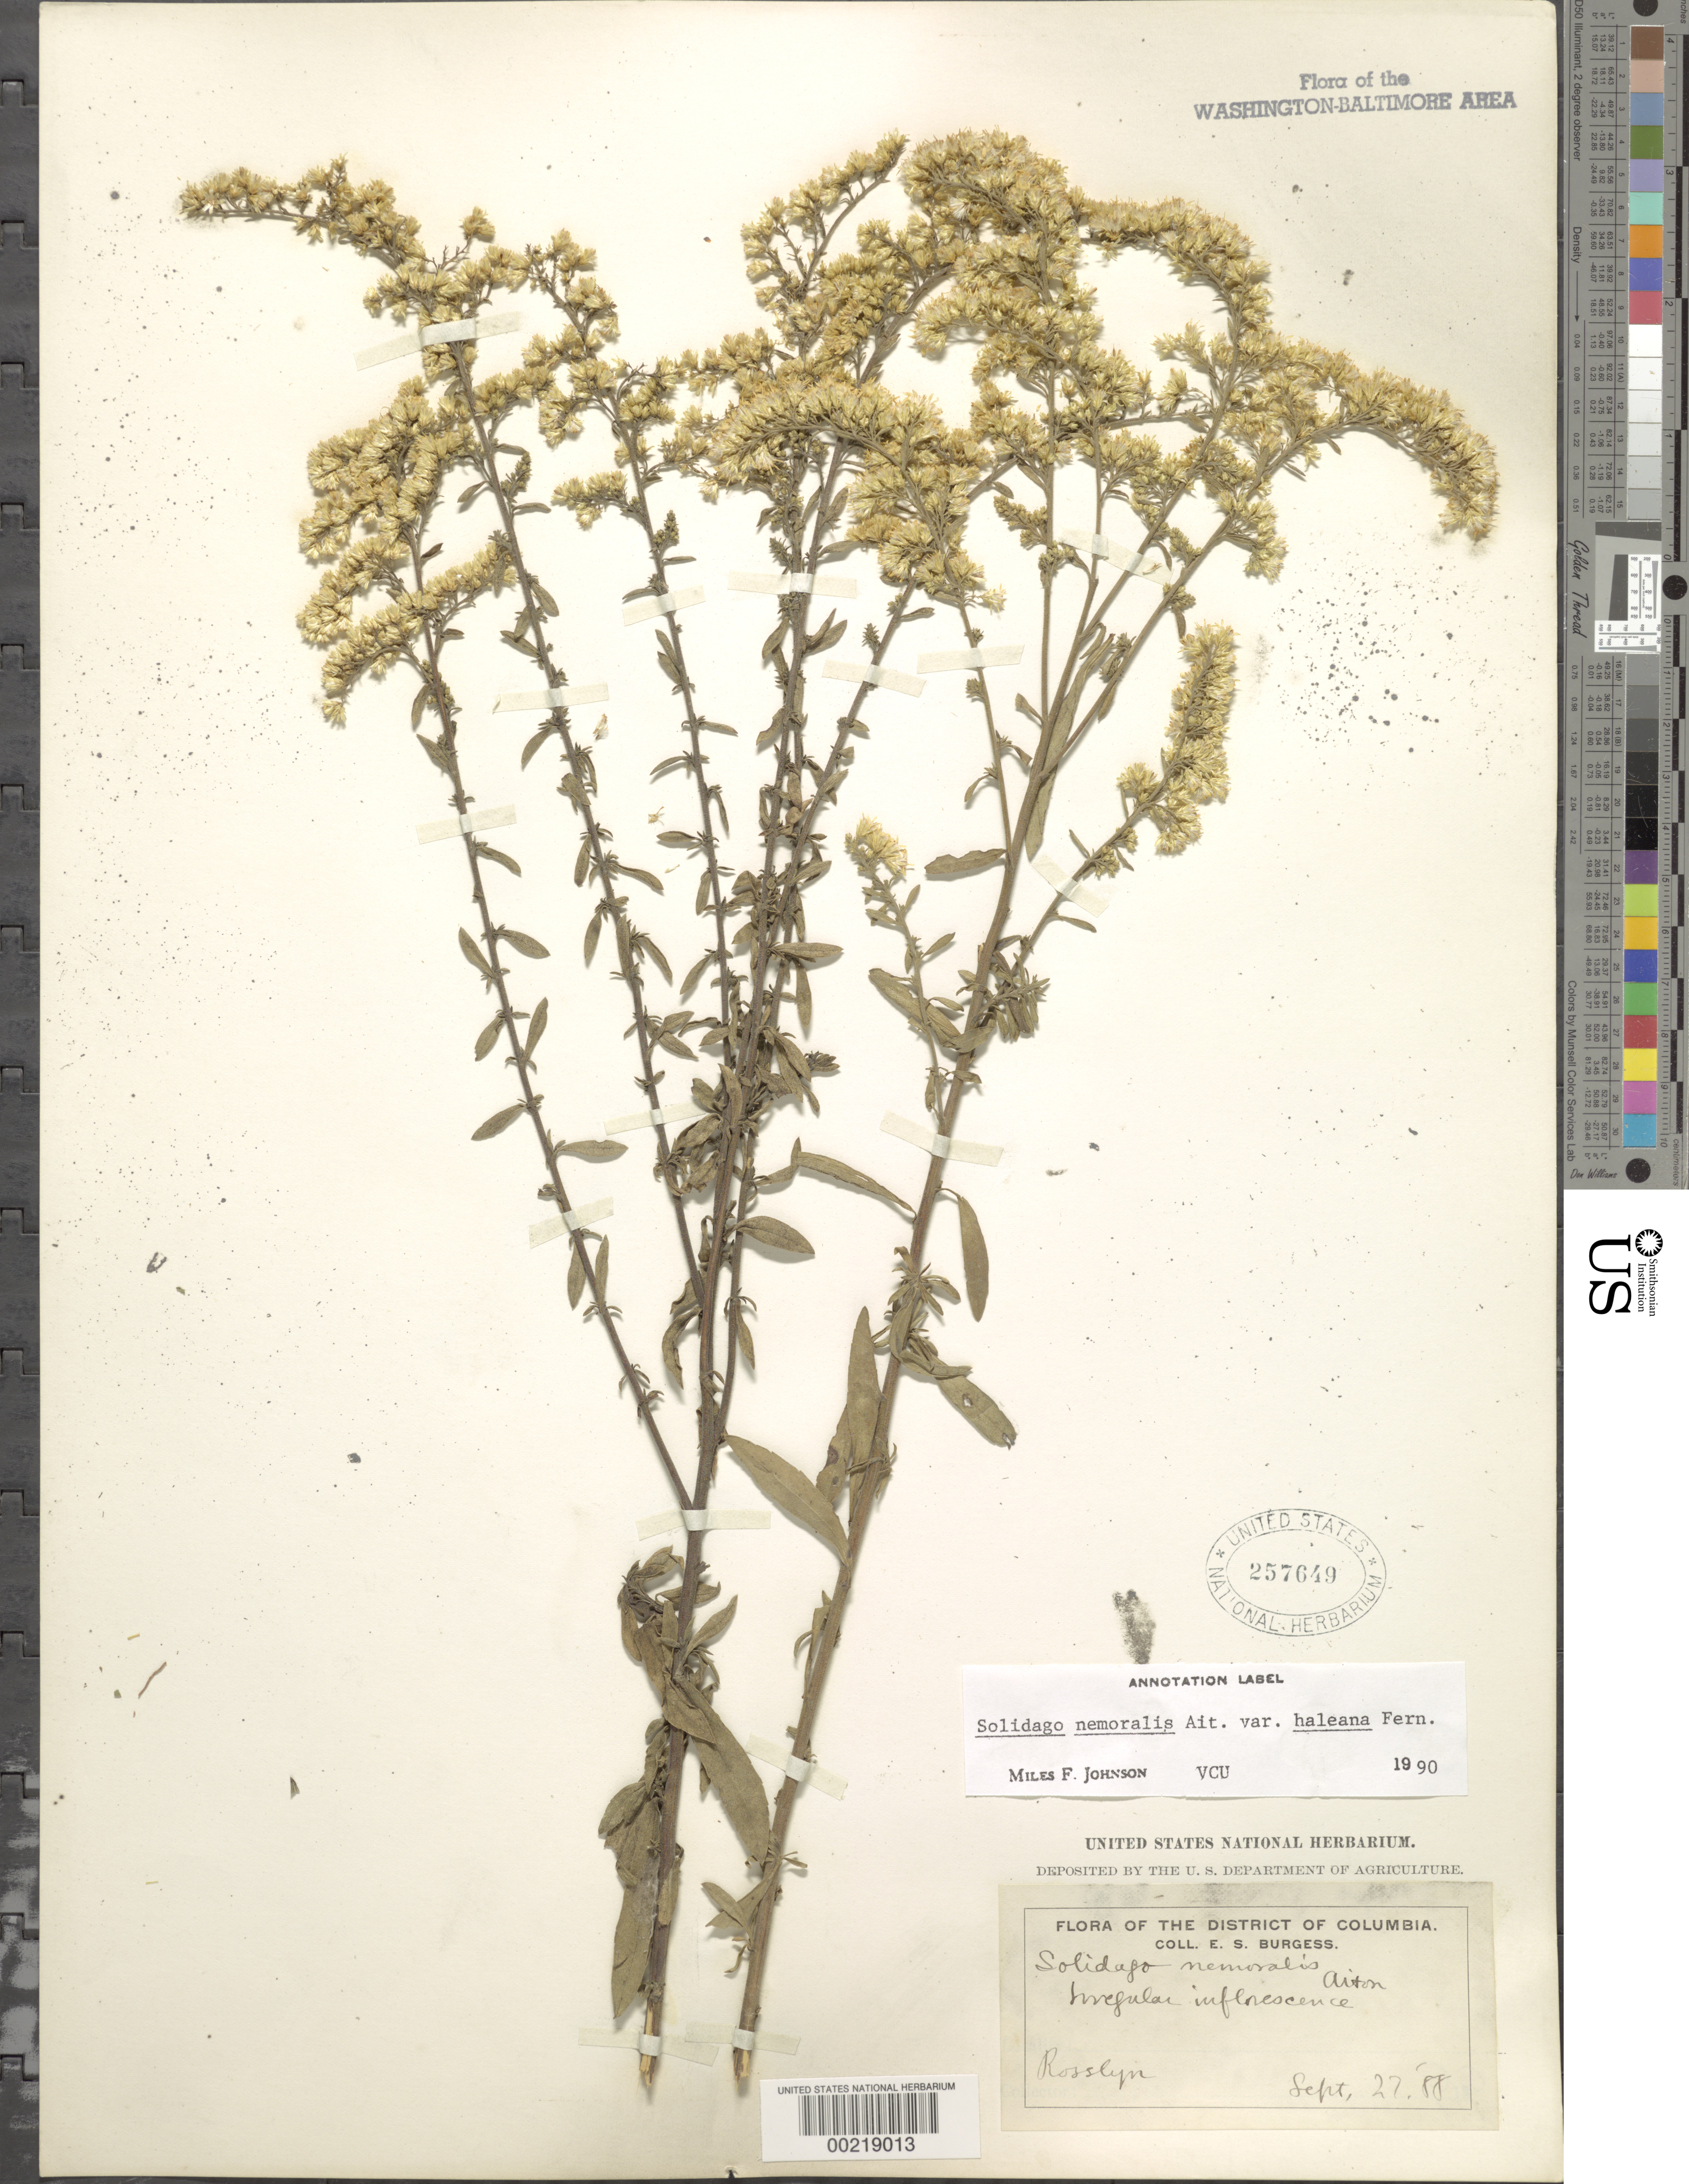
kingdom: Plantae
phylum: Tracheophyta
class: Magnoliopsida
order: Asterales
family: Asteraceae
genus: Solidago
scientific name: Solidago nemoralis var. haleana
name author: Aiton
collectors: E. Burgess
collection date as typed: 27 Sep 1888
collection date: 1888-09-27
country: United States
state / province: Virginia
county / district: Arlington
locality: Rosslyn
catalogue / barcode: US 257649